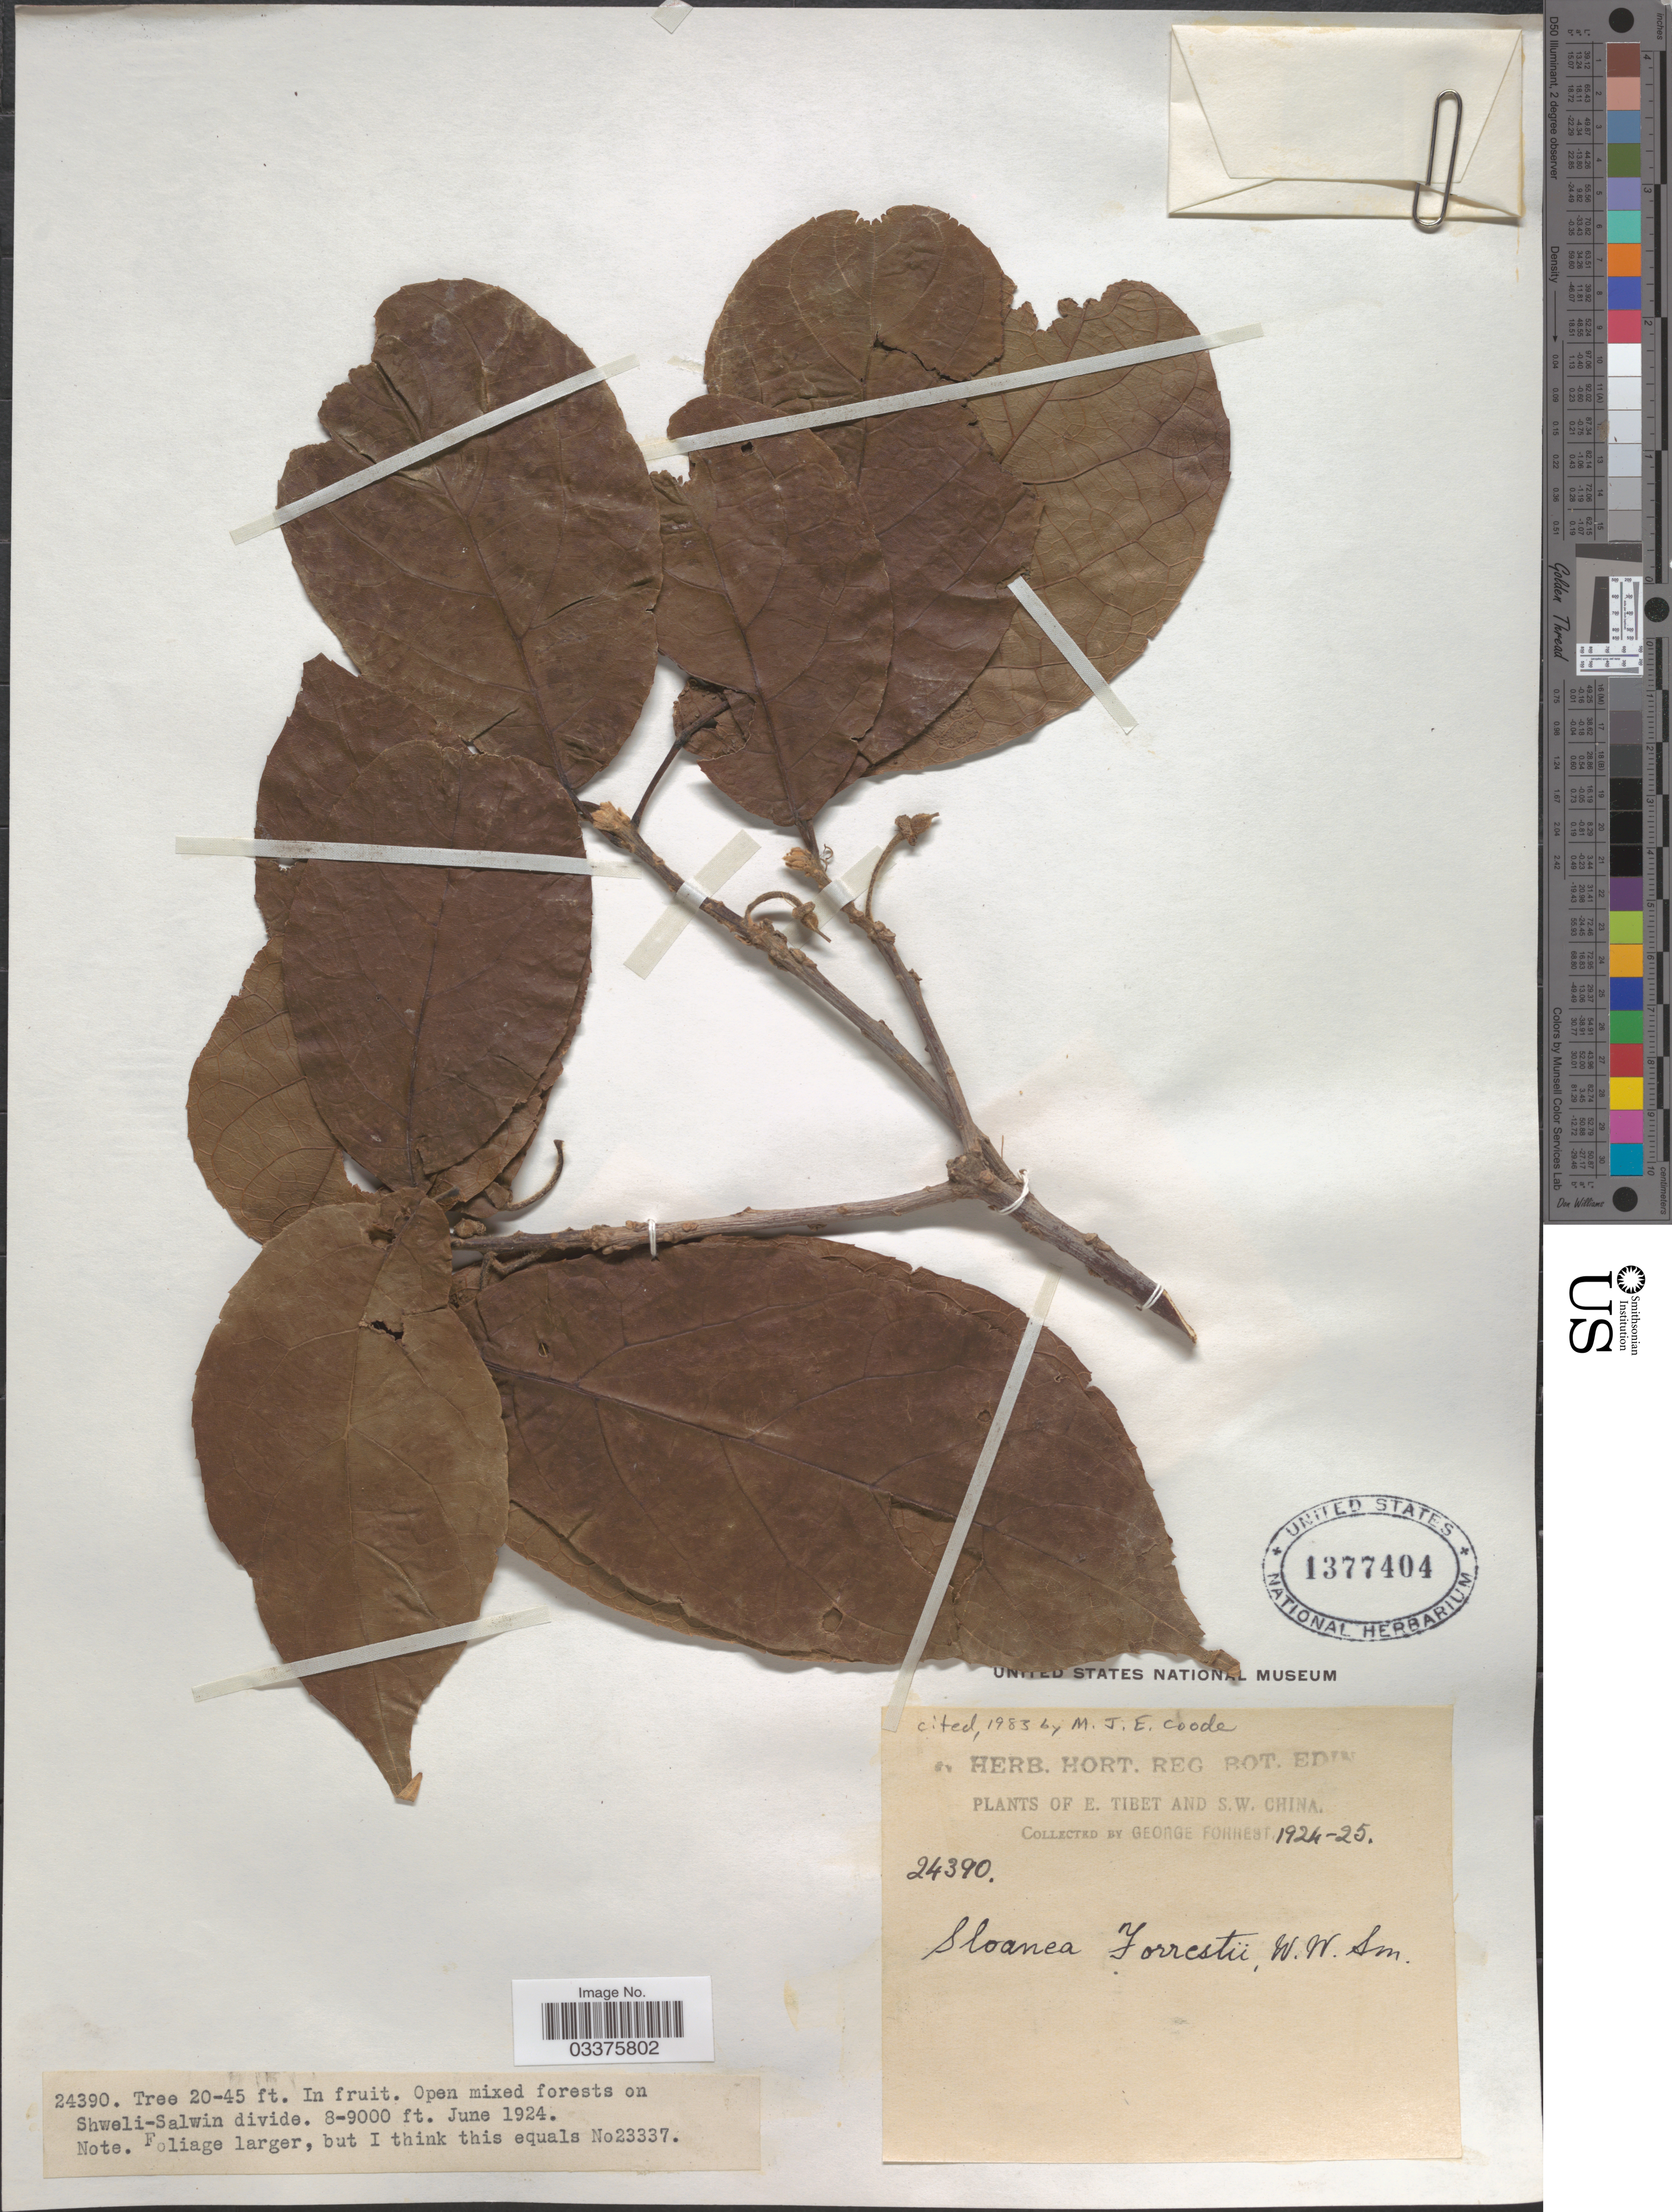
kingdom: Plantae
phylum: Tracheophyta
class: Magnoliopsida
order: Oxalidales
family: Elaeocarpaceae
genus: Sloanea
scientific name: Sloanea forrestii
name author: W.W. Sm.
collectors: G. Forrest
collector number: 24390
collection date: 1924-06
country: China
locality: S. W. China. On Shweli-Salwin divide.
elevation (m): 2438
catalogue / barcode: US 1377404